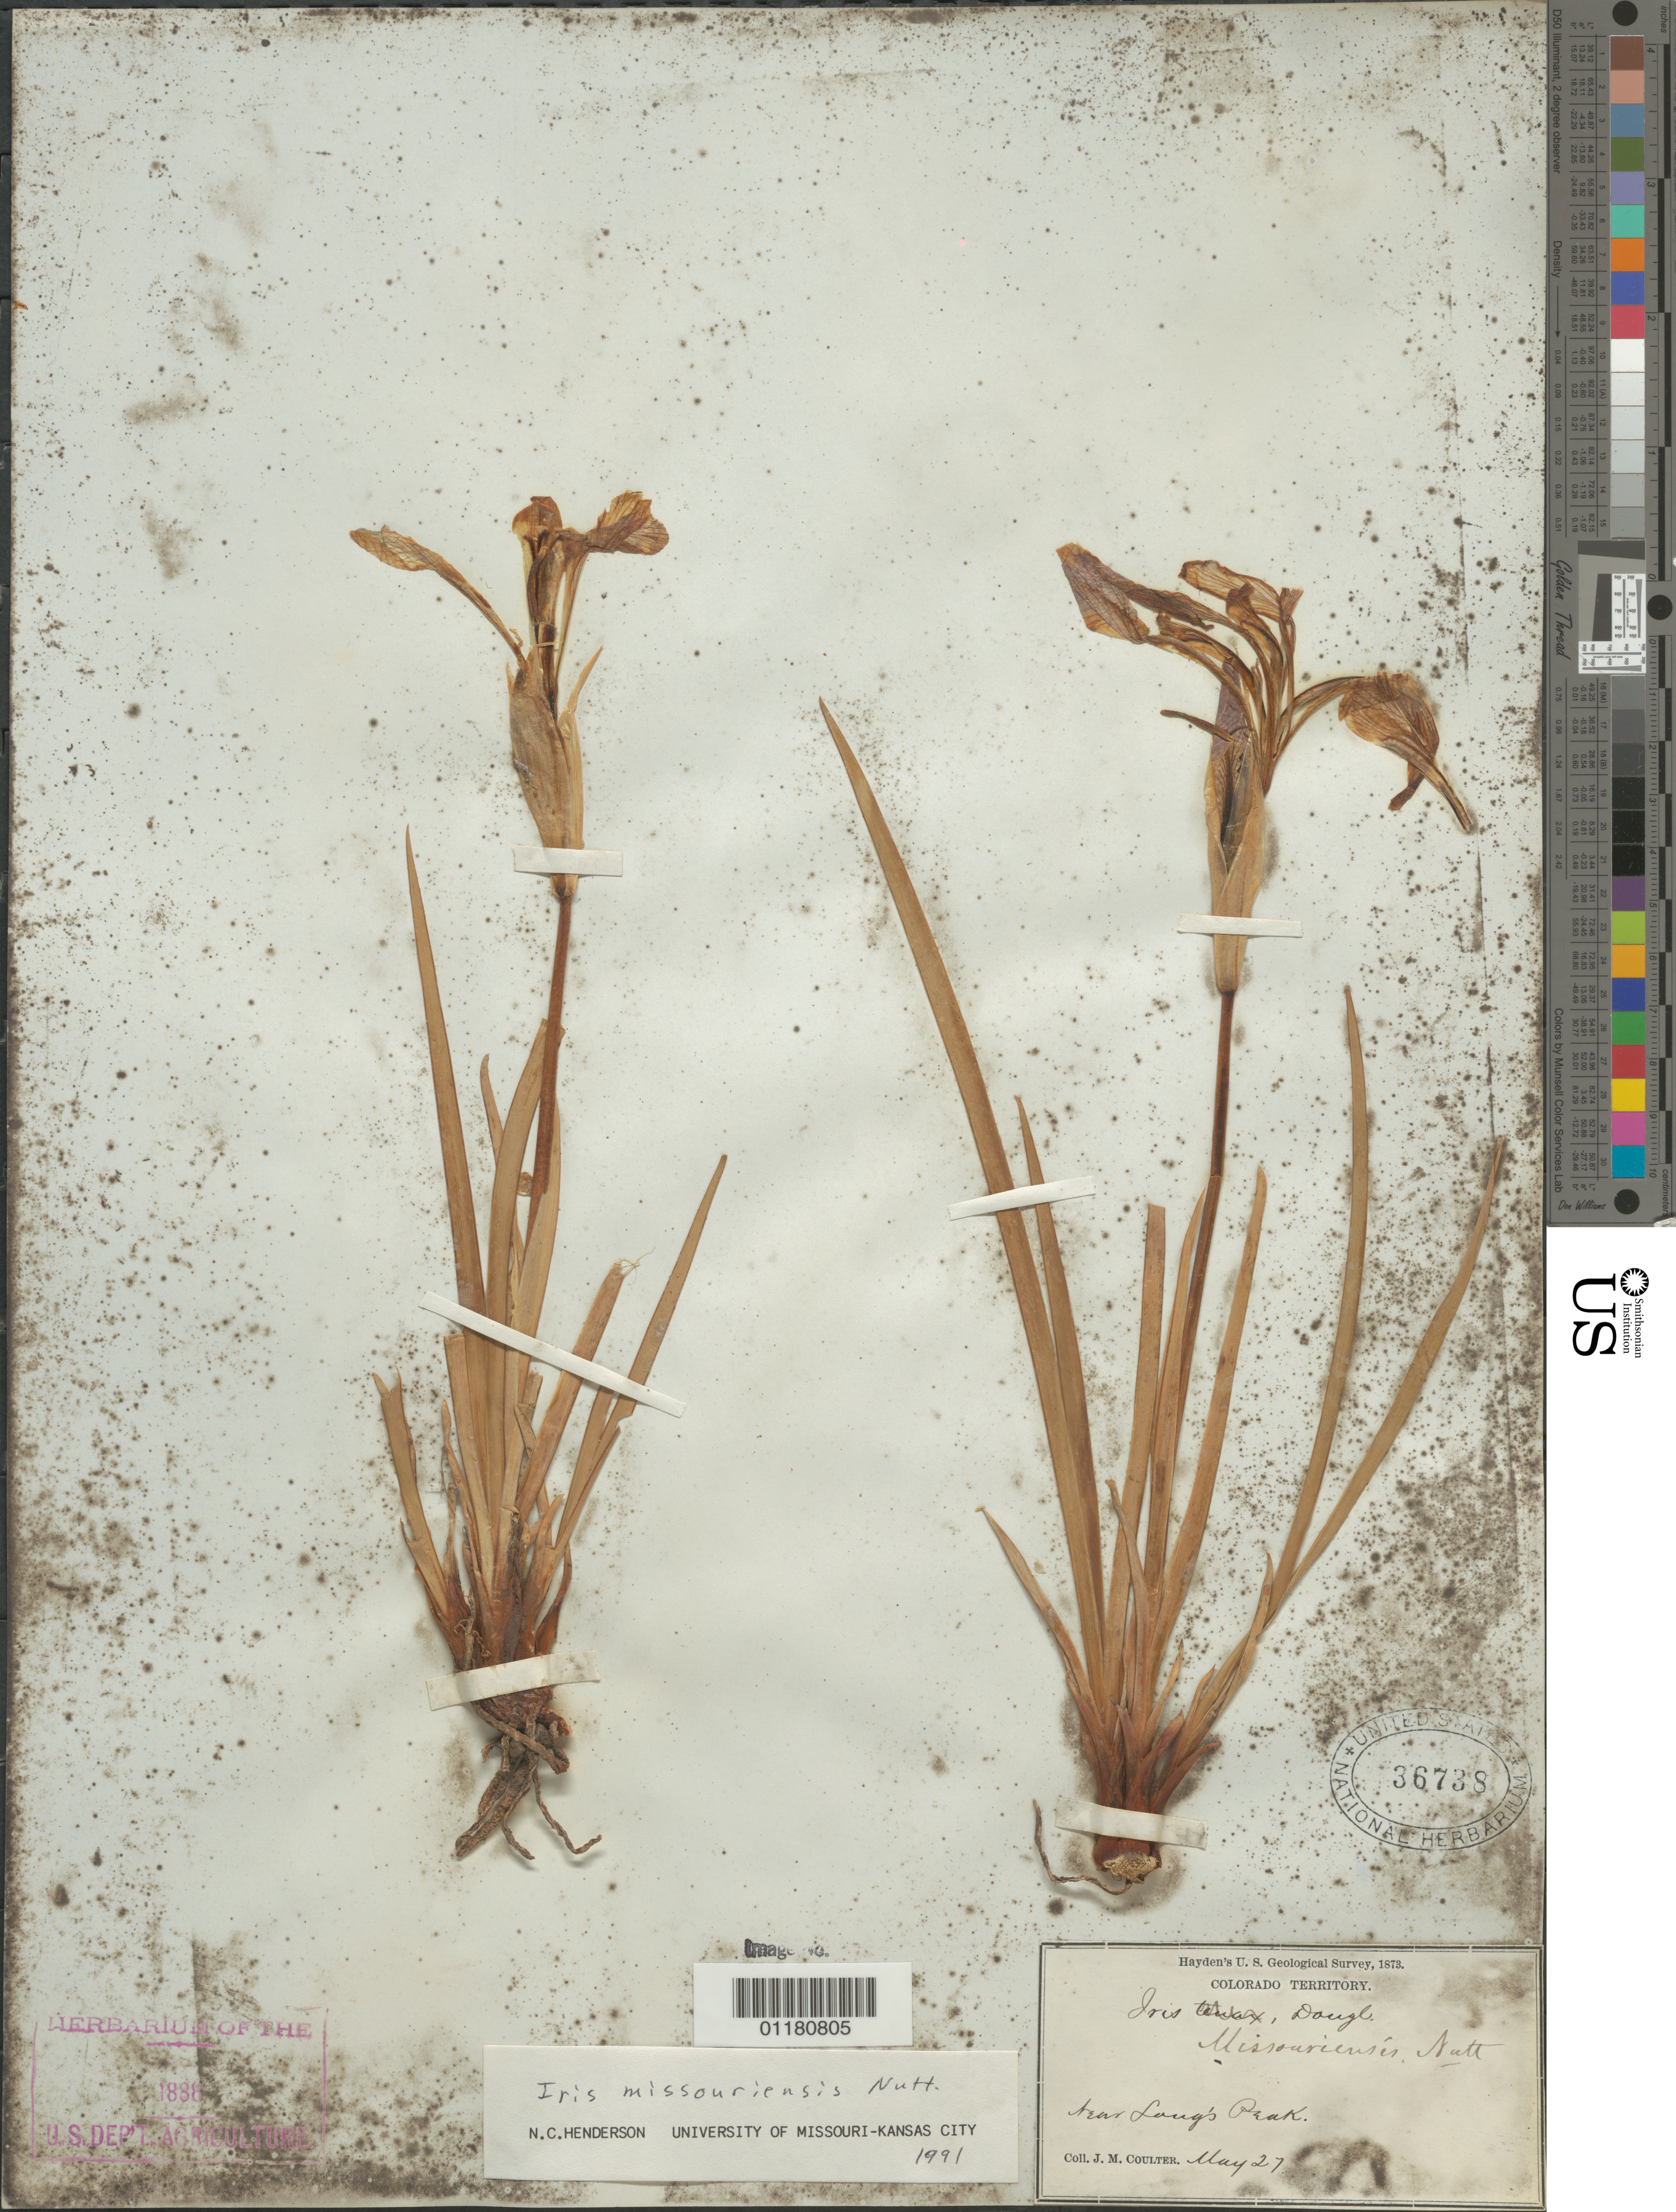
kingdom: Plantae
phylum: Tracheophyta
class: Liliopsida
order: Asparagales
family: Iridaceae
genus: Iris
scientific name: Iris missouriensis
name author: Nutt.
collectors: J. M. Coulter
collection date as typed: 27 May 1873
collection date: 1873-05-27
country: United States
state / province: Colorado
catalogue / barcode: US 36738